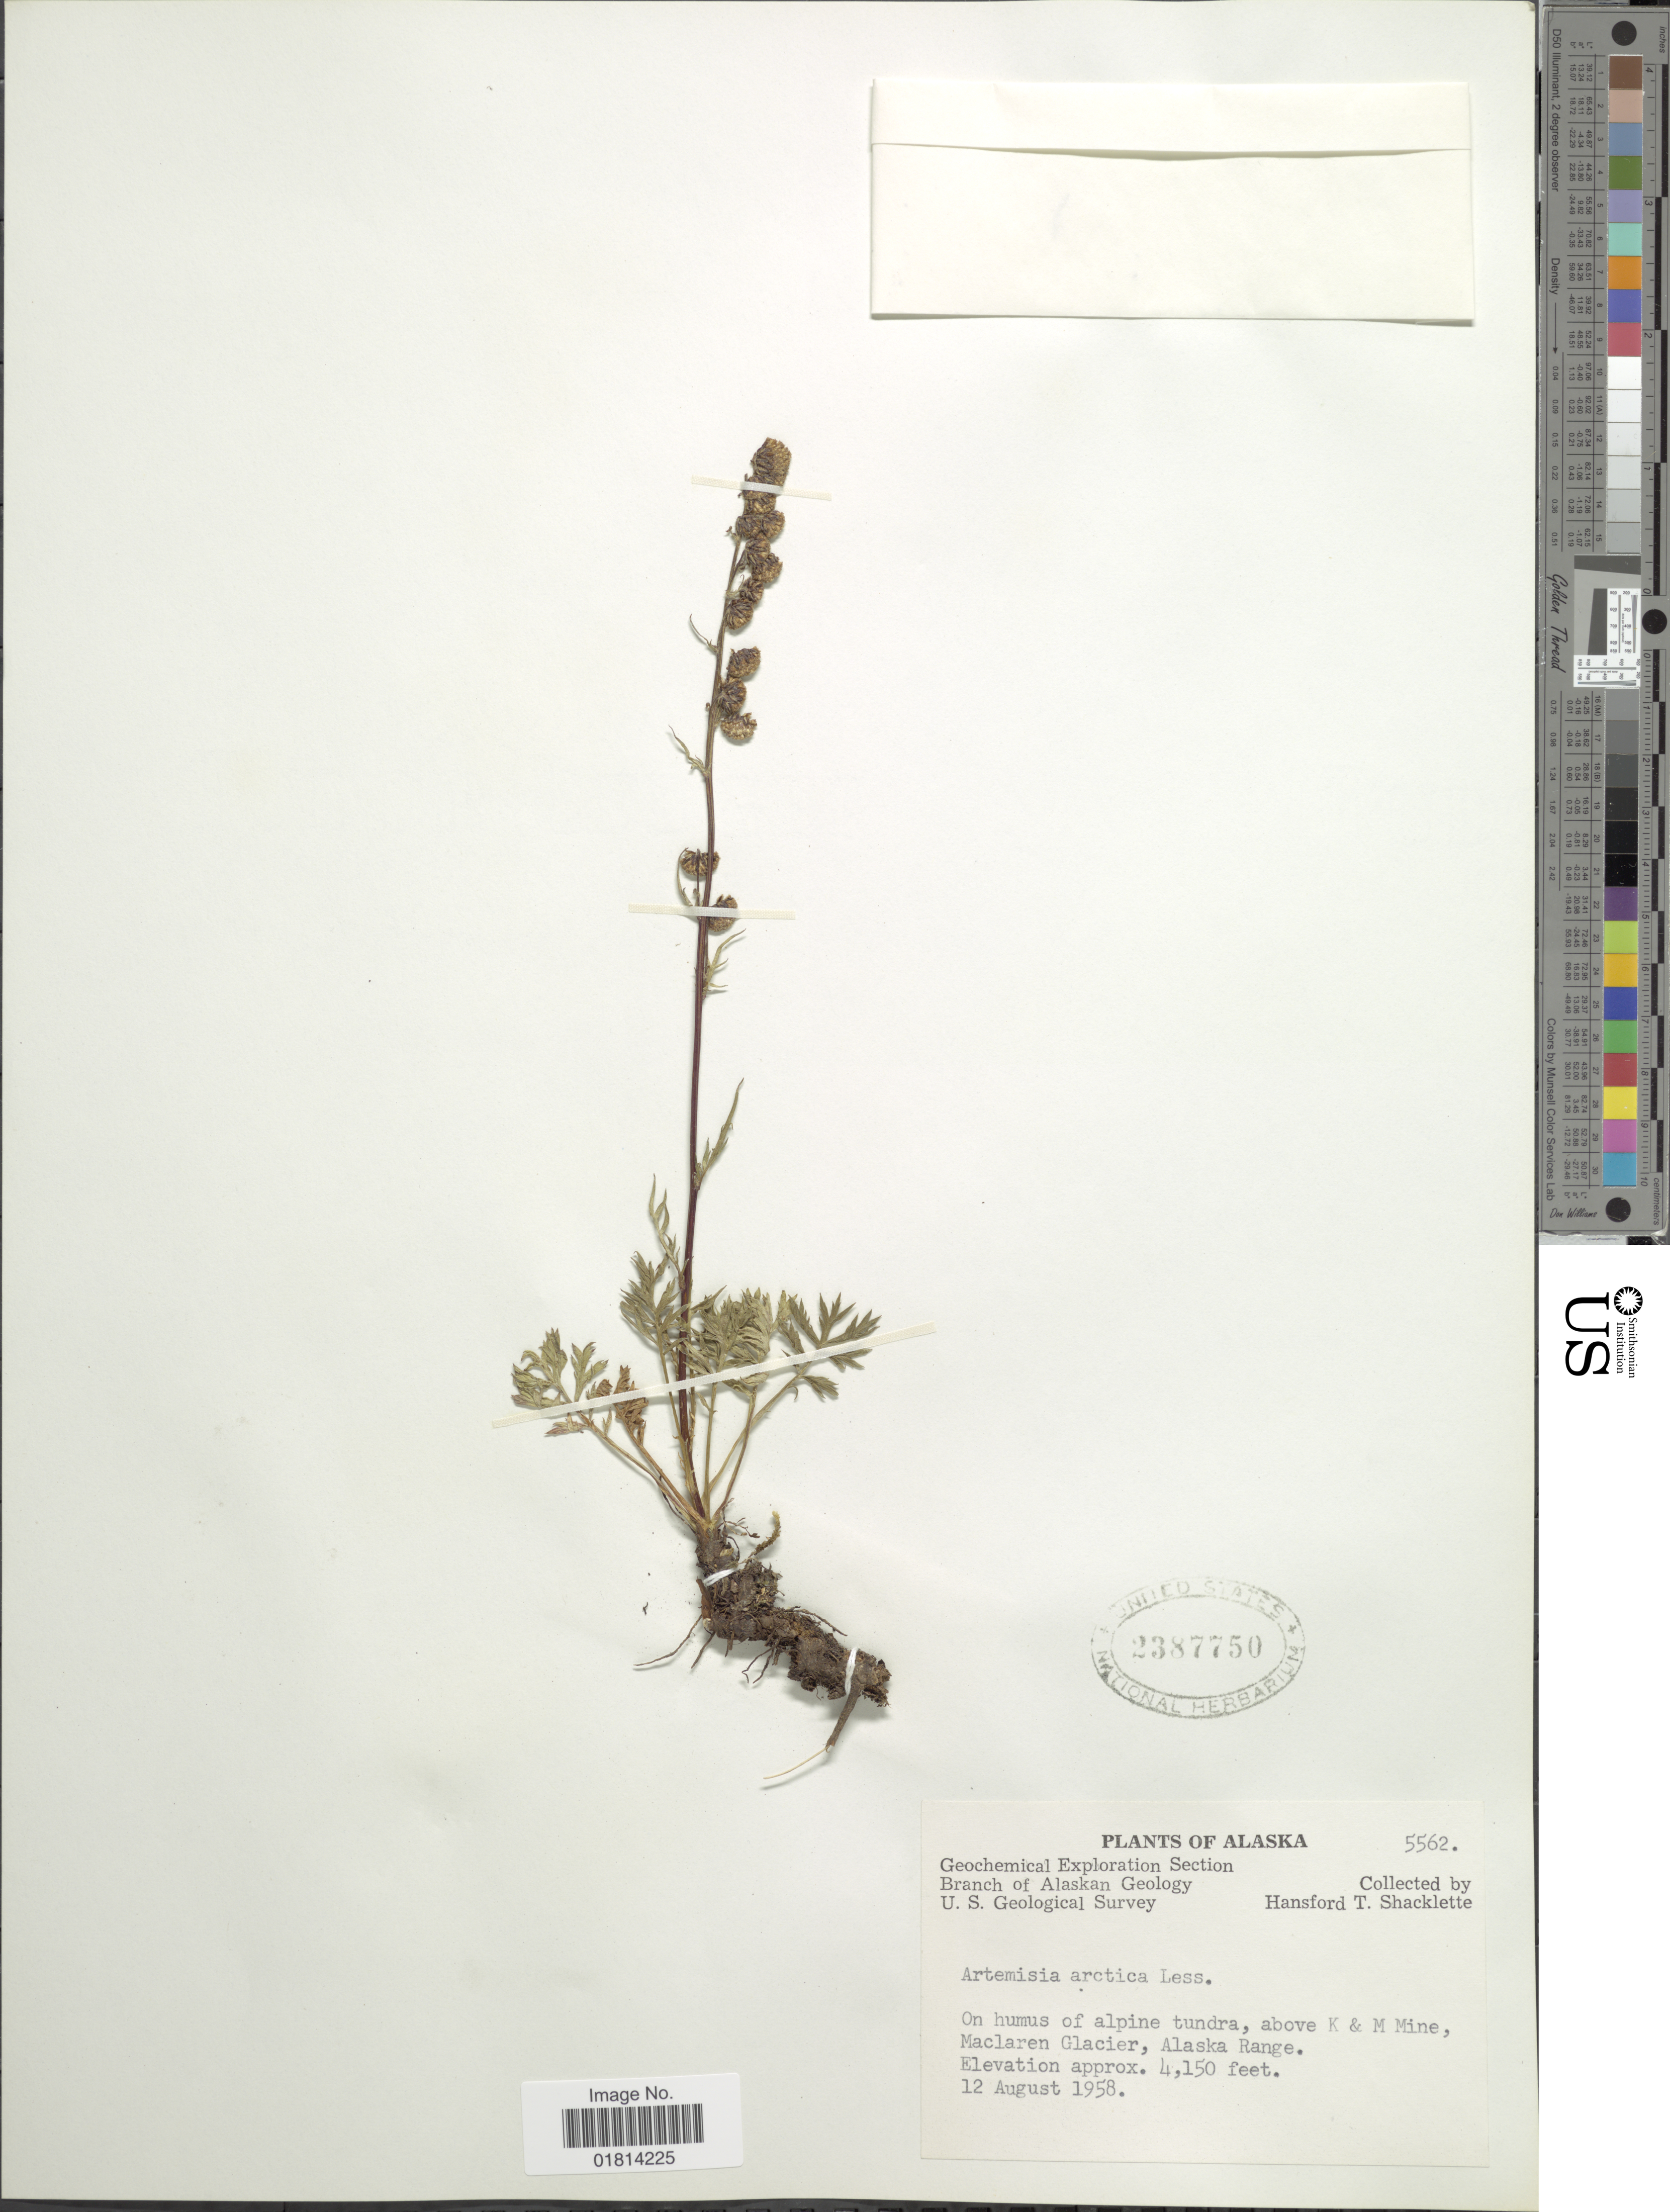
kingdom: Plantae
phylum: Tracheophyta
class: Magnoliopsida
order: Asterales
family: Asteraceae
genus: Artemisia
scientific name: Artemisia arctica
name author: Less.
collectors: H. Shacklette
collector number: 5562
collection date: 1958-08-12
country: United States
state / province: Alaska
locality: On humus of alpine tundra, above K & M Mine, Maclaren Glacier, Alaska Range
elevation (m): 1265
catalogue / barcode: US 2387750